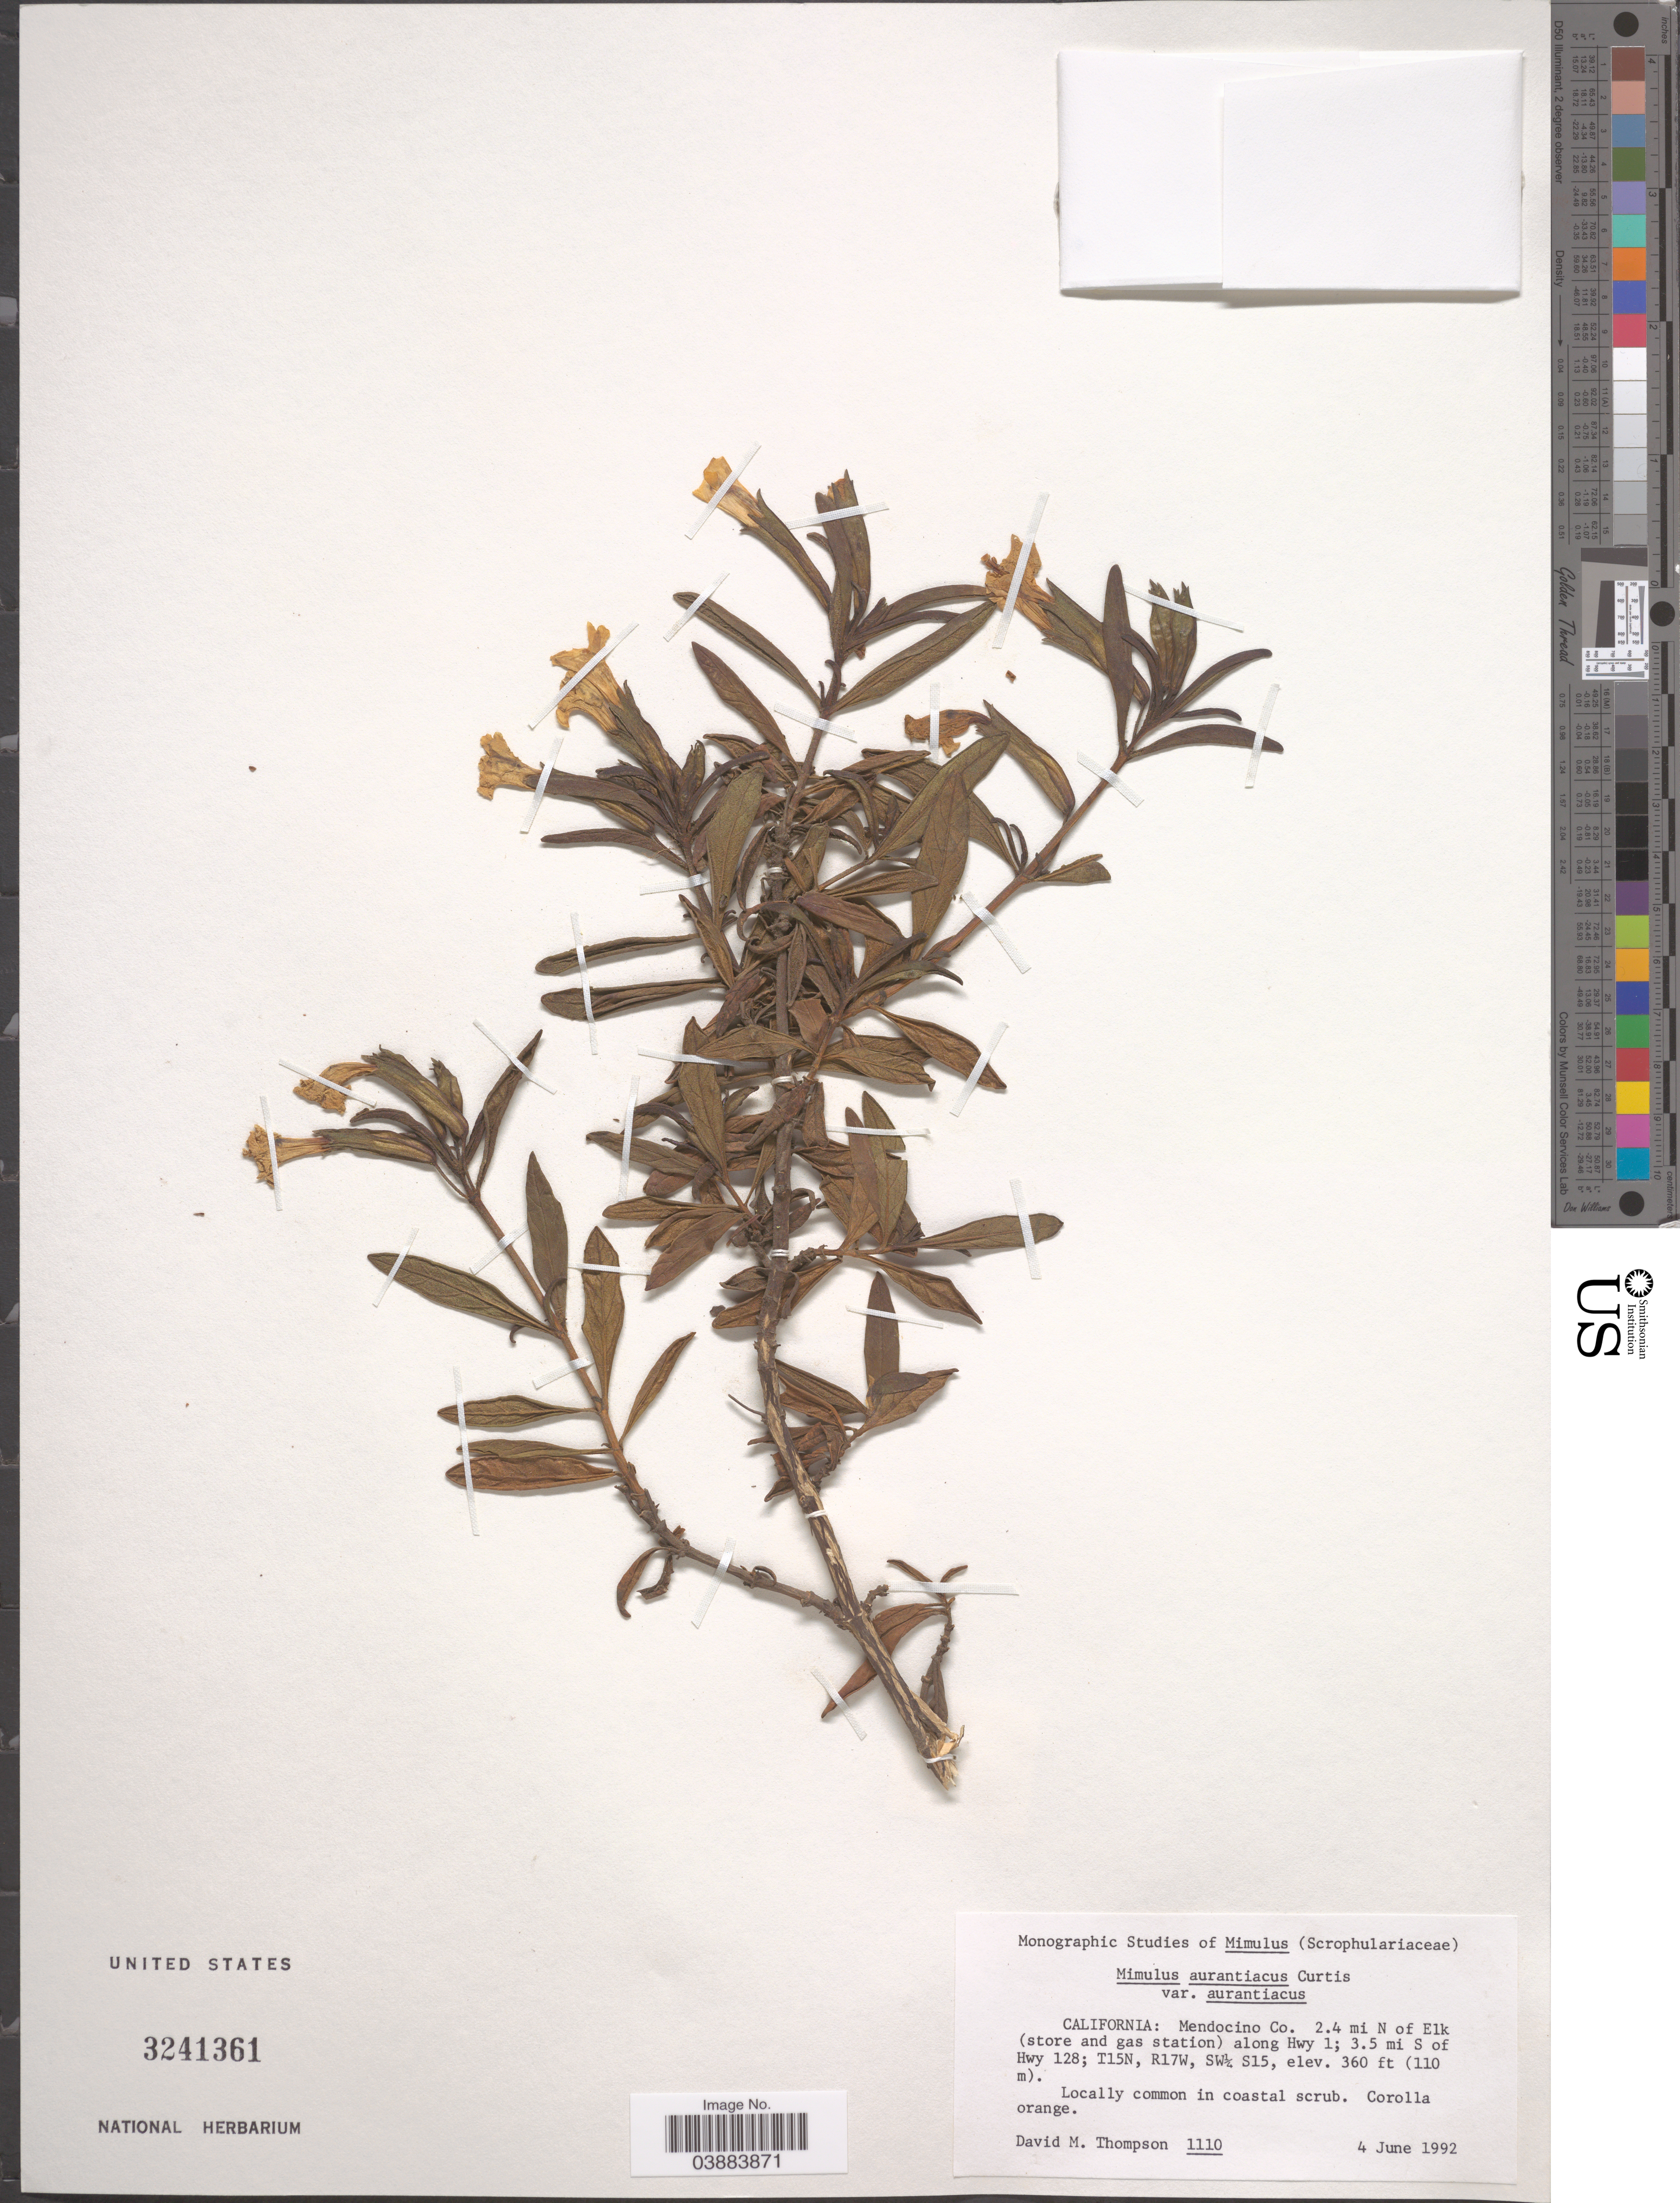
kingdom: Plantae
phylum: Tracheophyta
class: Magnoliopsida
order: Lamiales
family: Phrymaceae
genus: Diplacus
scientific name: Diplacus aurantiacus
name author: (Curtis) Jeps.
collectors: D. M. Thompson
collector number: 1110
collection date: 1992-06-04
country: United States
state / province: California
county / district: Mendocino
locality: Mendocino Co. 2.4 mi N of Elk (store and gas station) along Hwy 1; 3.5 mi S of Hwy 128; T15N, R17W, SW½ S15.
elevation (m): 110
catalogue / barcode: US 3241361